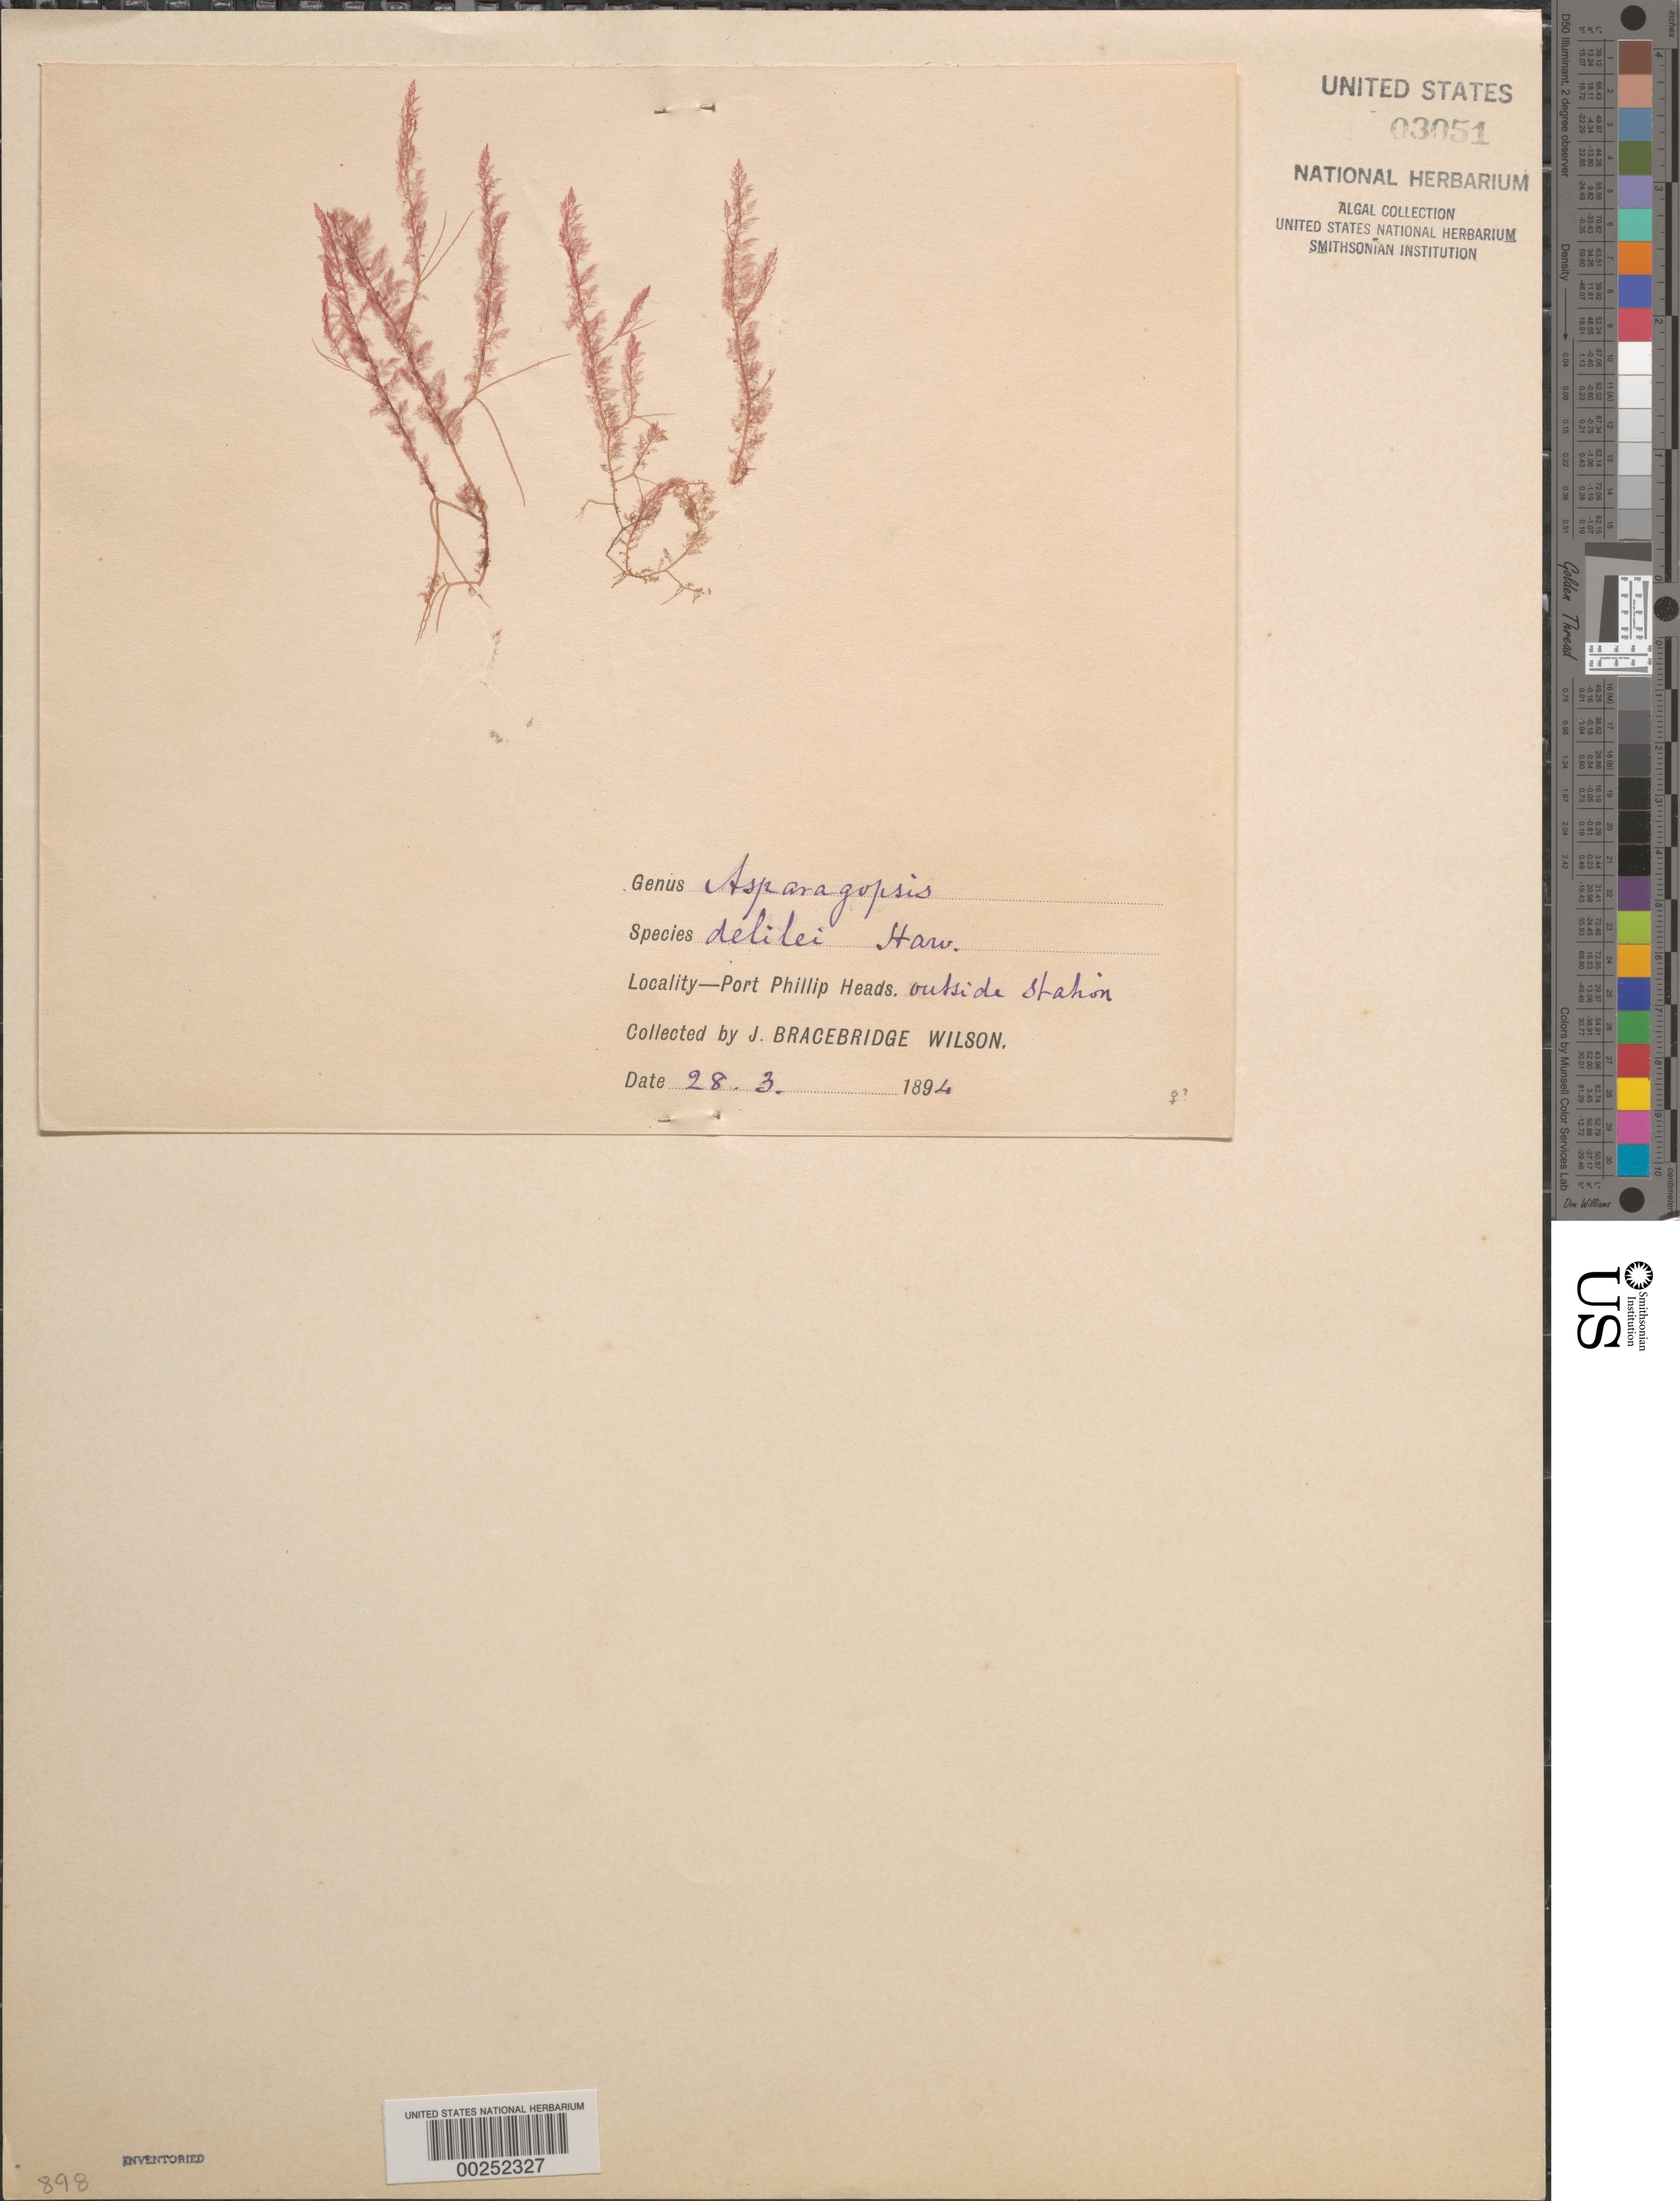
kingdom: Plantae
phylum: Rhodophyta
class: Florideophyceae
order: Bonnemaisoniales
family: Bonnemaisoniaceae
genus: Asparagopsis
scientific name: Asparagopsis delilei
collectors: J. B. Wilson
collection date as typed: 28 Mar 1894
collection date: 1894-03-28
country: Australia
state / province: Victoria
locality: Port Phillip Heads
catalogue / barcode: US 3051